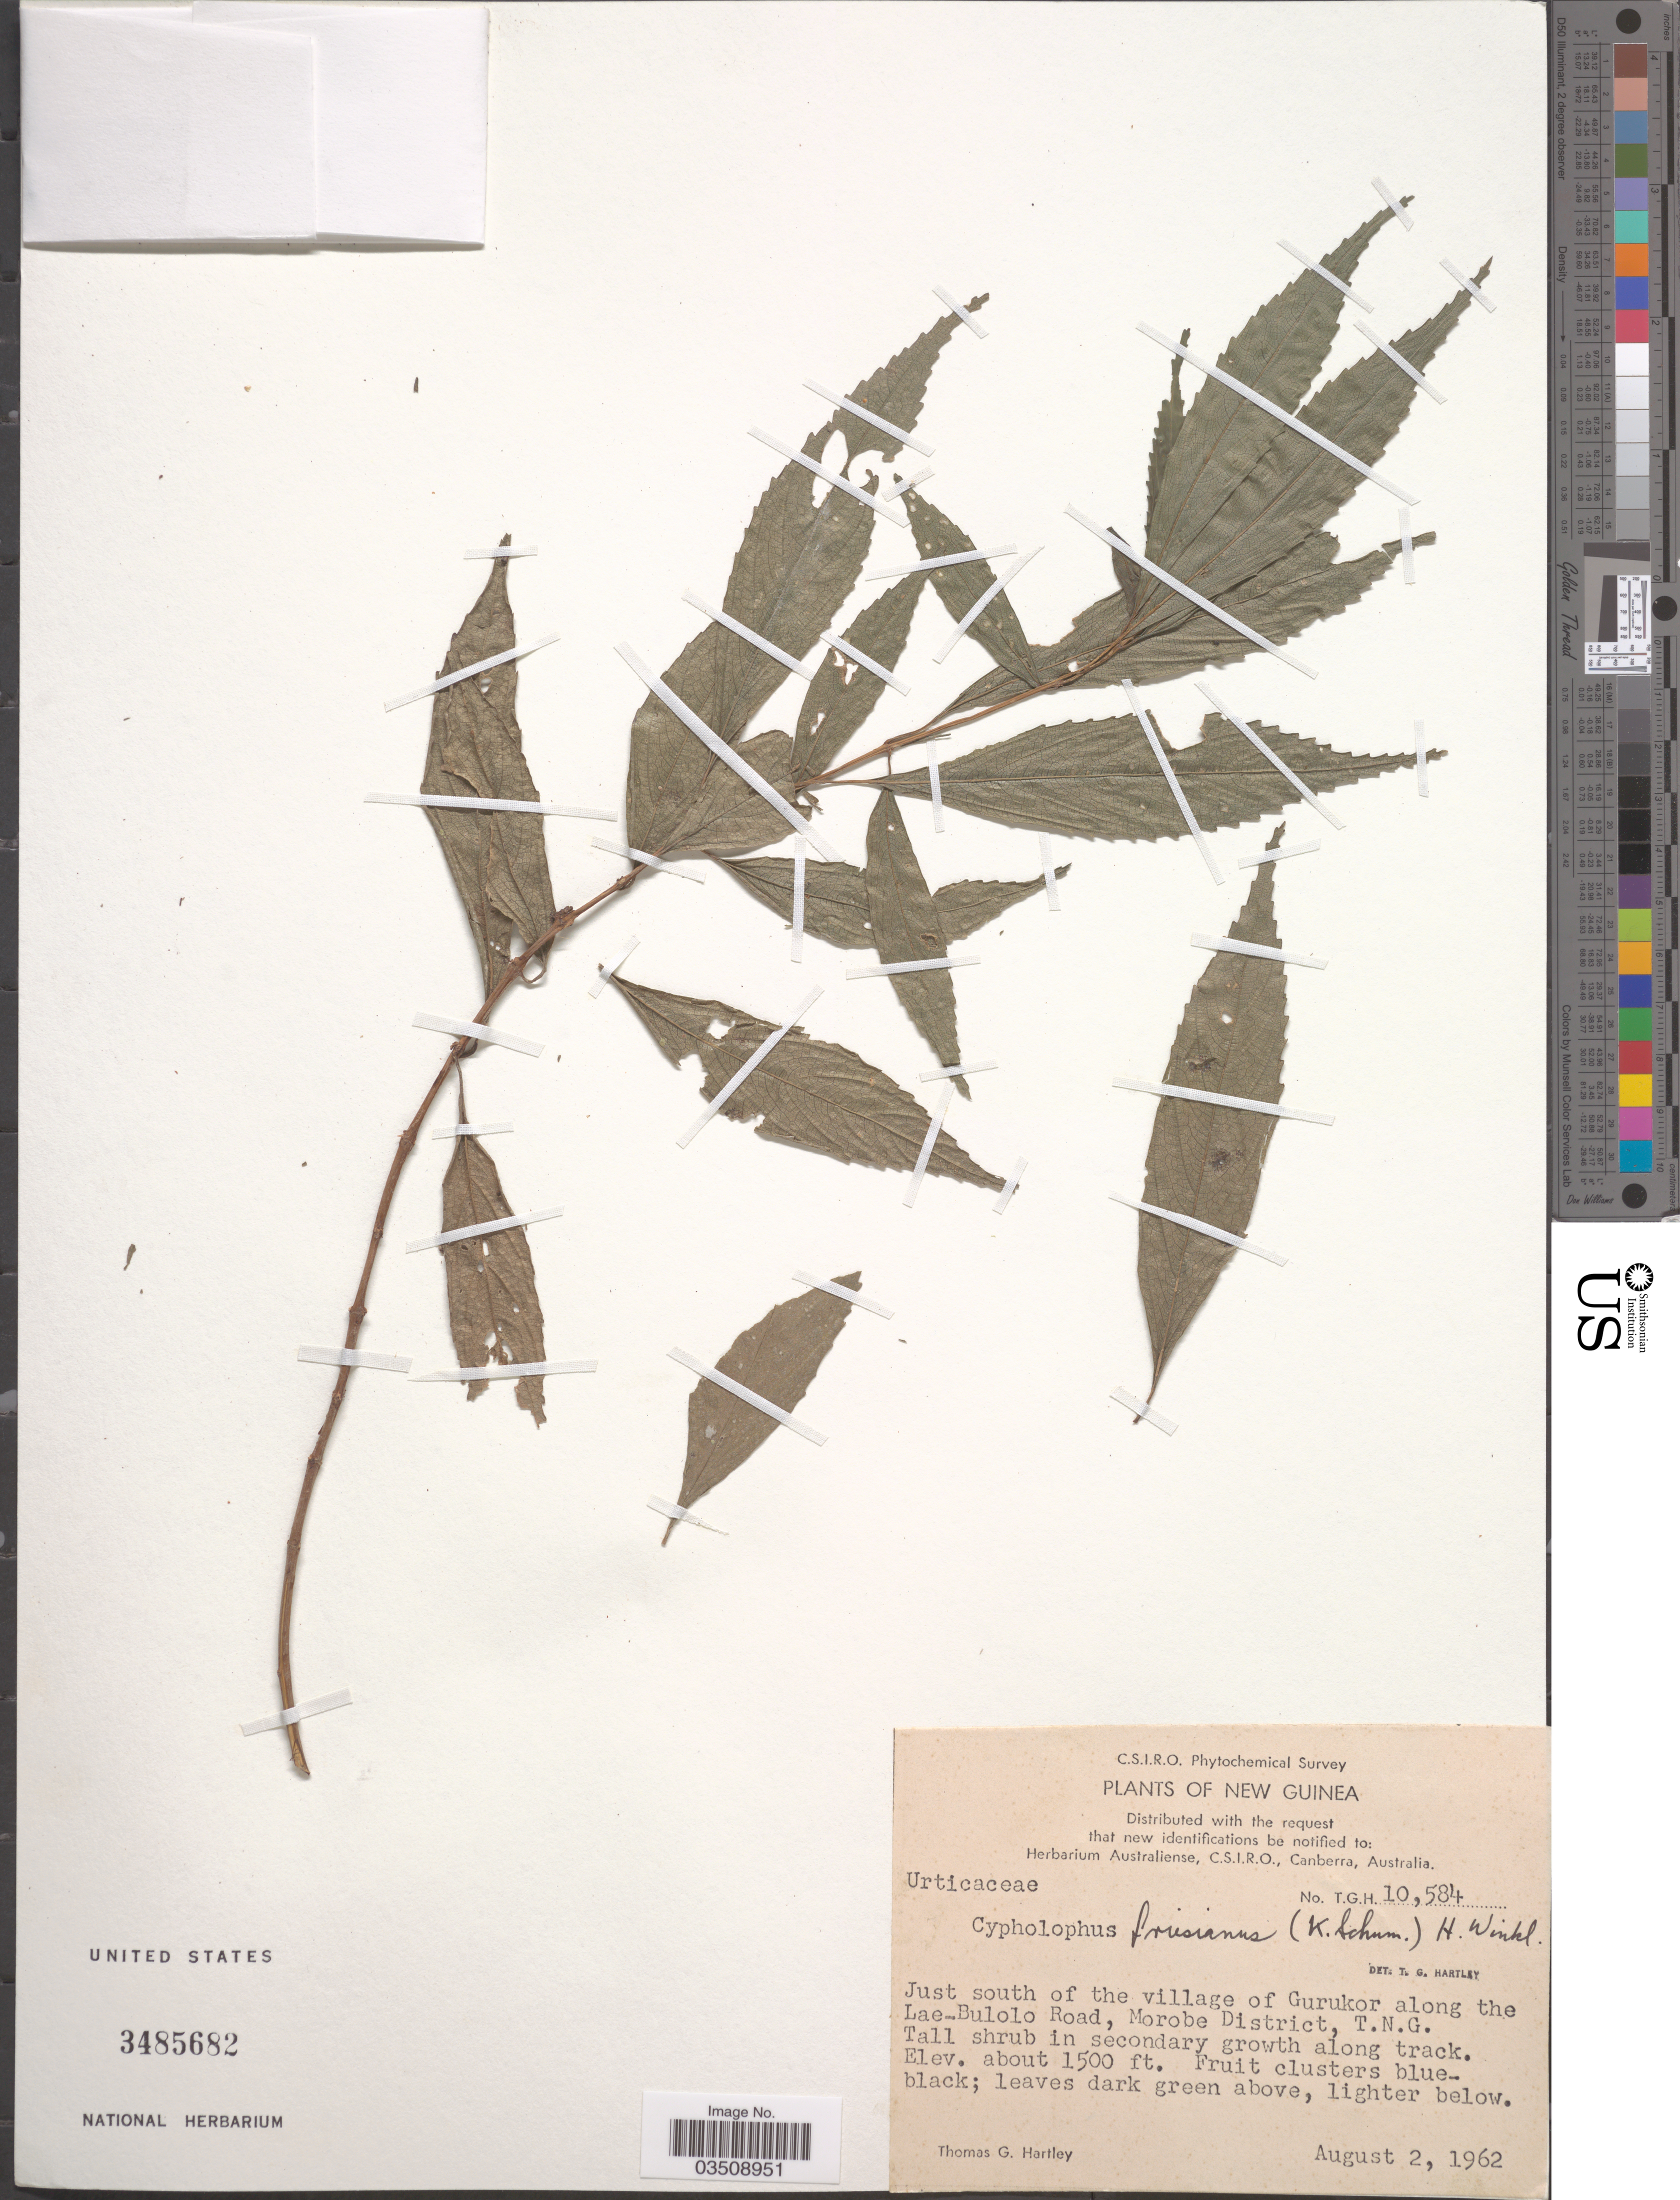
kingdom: Plantae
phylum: Tracheophyta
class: Magnoliopsida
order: Rosales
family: Urticaceae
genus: Cypholophus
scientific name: Cypholophus friesianus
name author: H.J.P. Winkl.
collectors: T. G. Hartley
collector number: TGH 10584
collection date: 1962-08-02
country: Papua New Guinea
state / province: Morobe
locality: New Guinea. Just south of the village of Gurukor along the Lae- Bulolo Road, Morobe District, T.N.G.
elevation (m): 457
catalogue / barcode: US 3485682